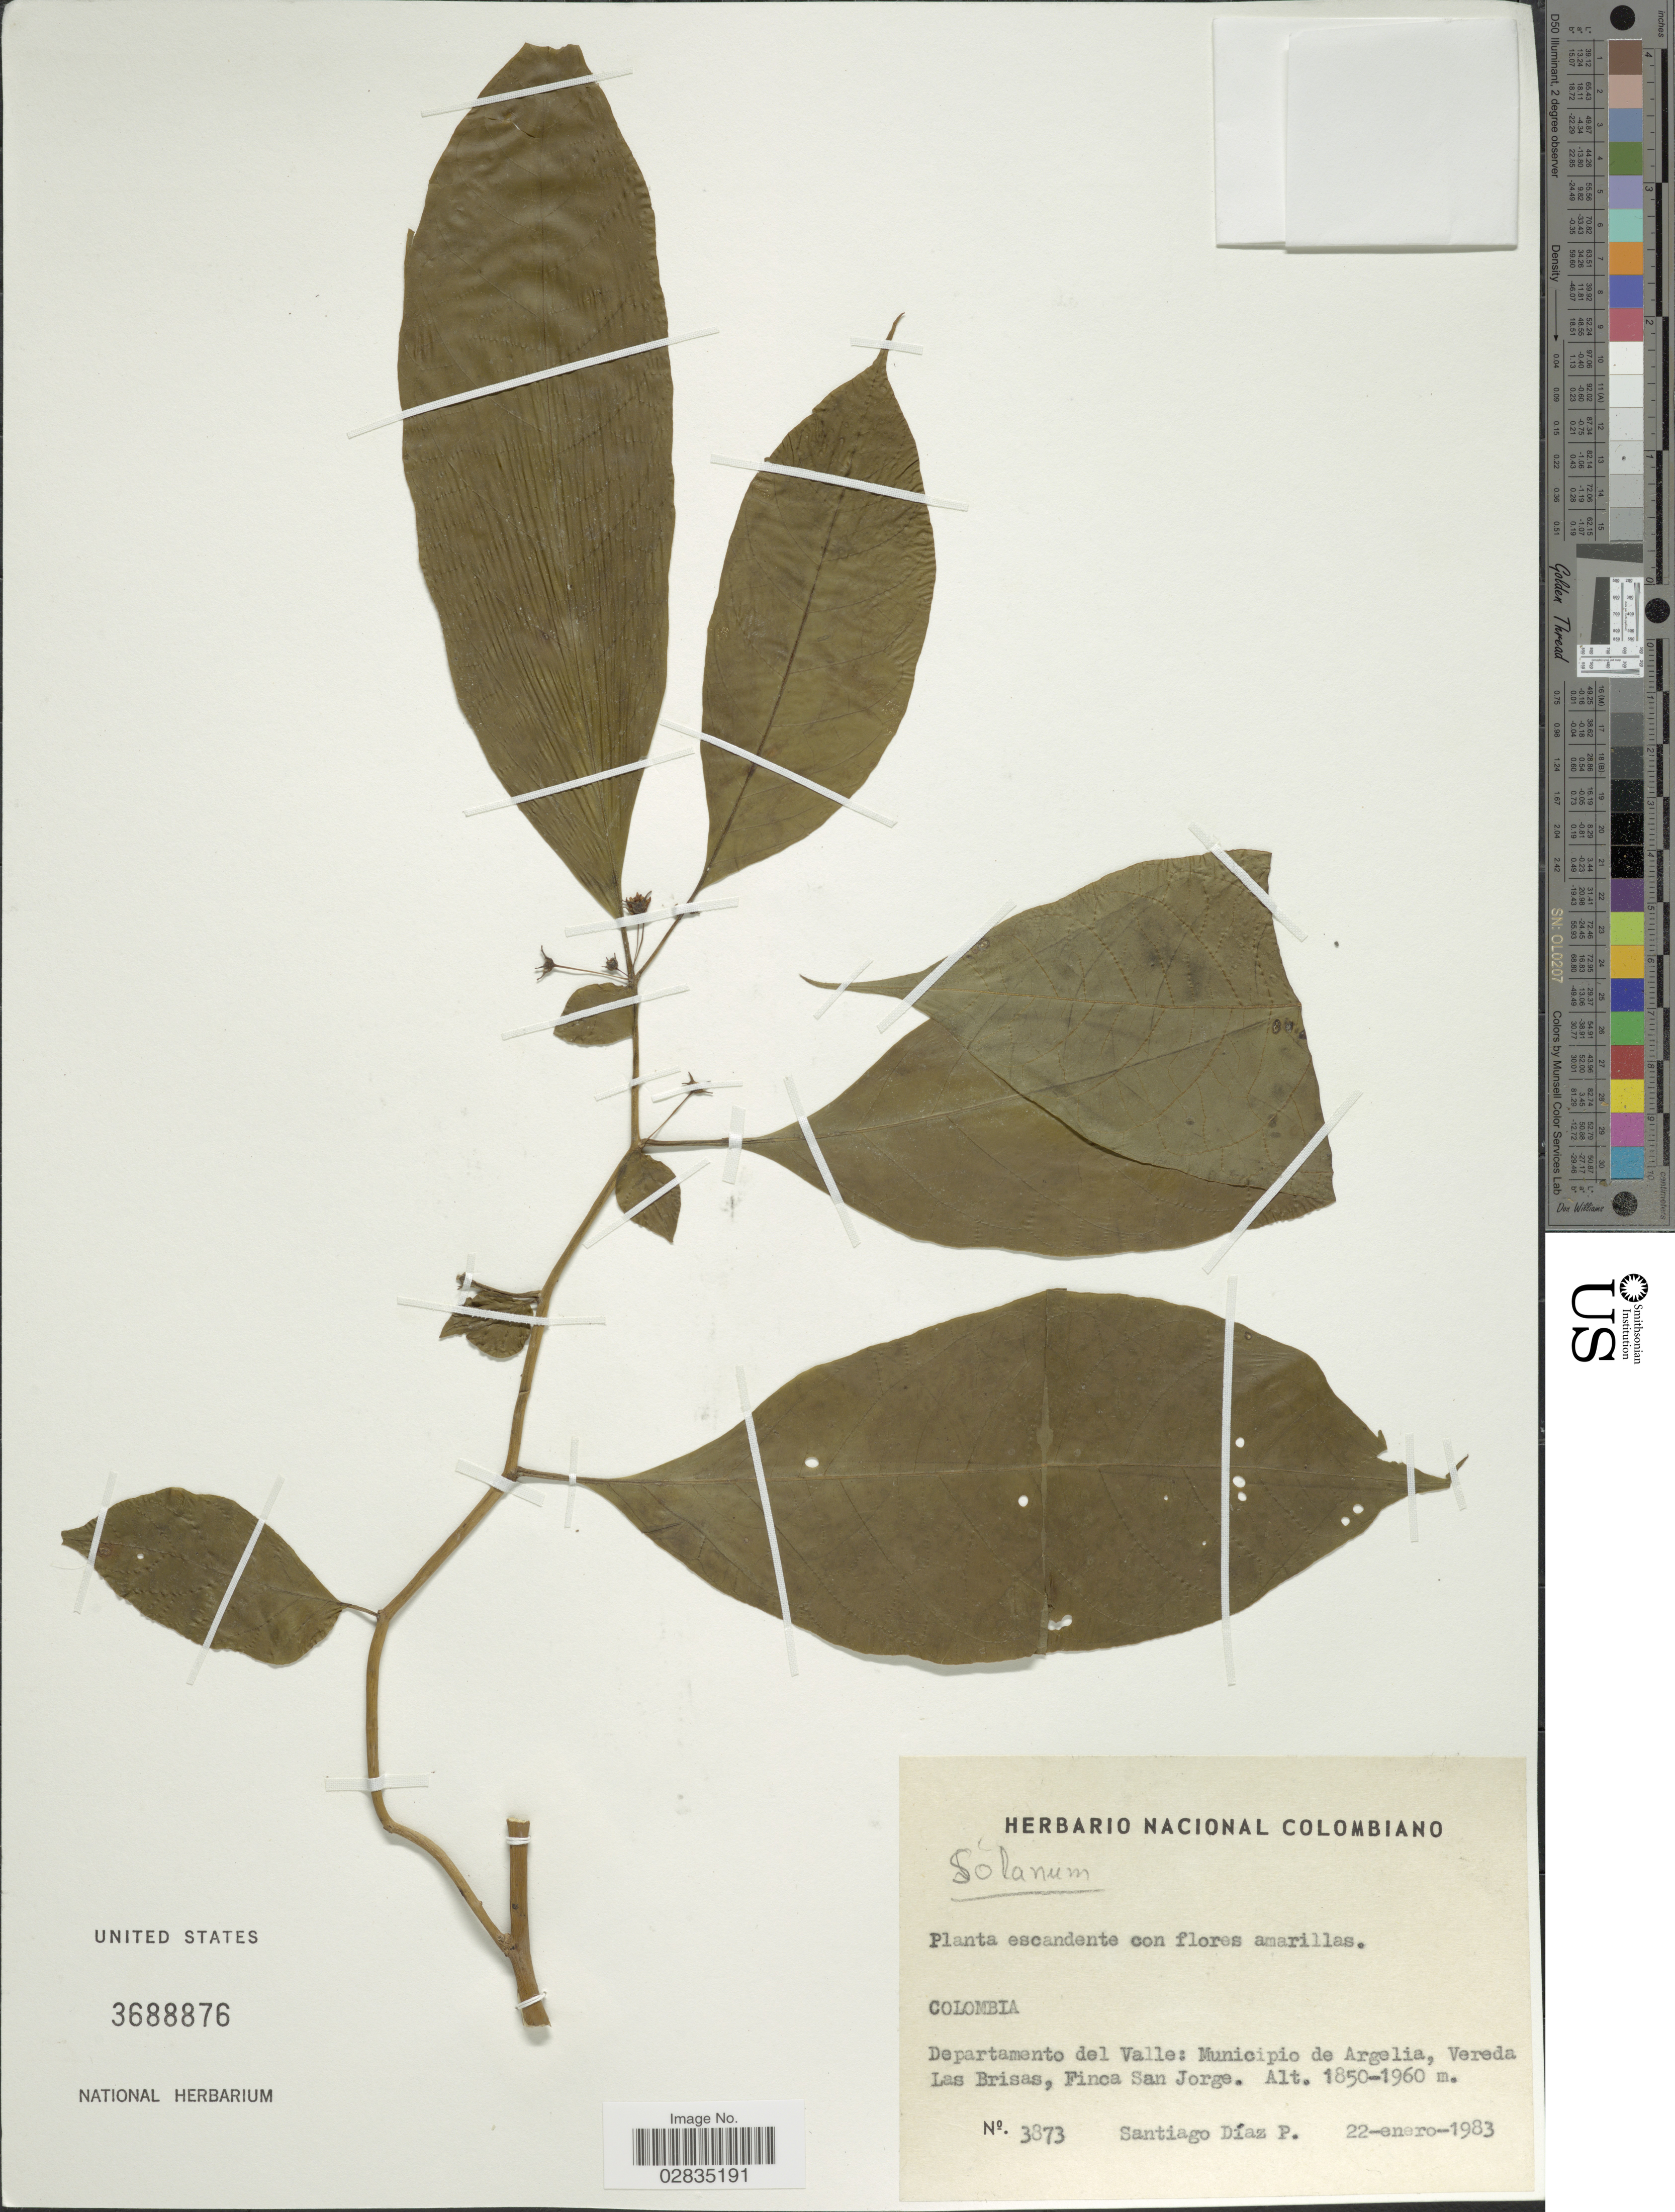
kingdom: Plantae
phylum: Tracheophyta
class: Magnoliopsida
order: Solanales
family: Solanaceae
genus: Capsicum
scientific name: Capsicum lycianthoides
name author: Bitter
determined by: Knapp, S. D.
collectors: S. Diaz P.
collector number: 3873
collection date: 1983-01-22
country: Colombia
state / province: Valle del Cauca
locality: Departamento del Valle: Municipio de Argelia, Vereda Las Brisas, Finca San Jorge.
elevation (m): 1850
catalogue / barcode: US 3688876